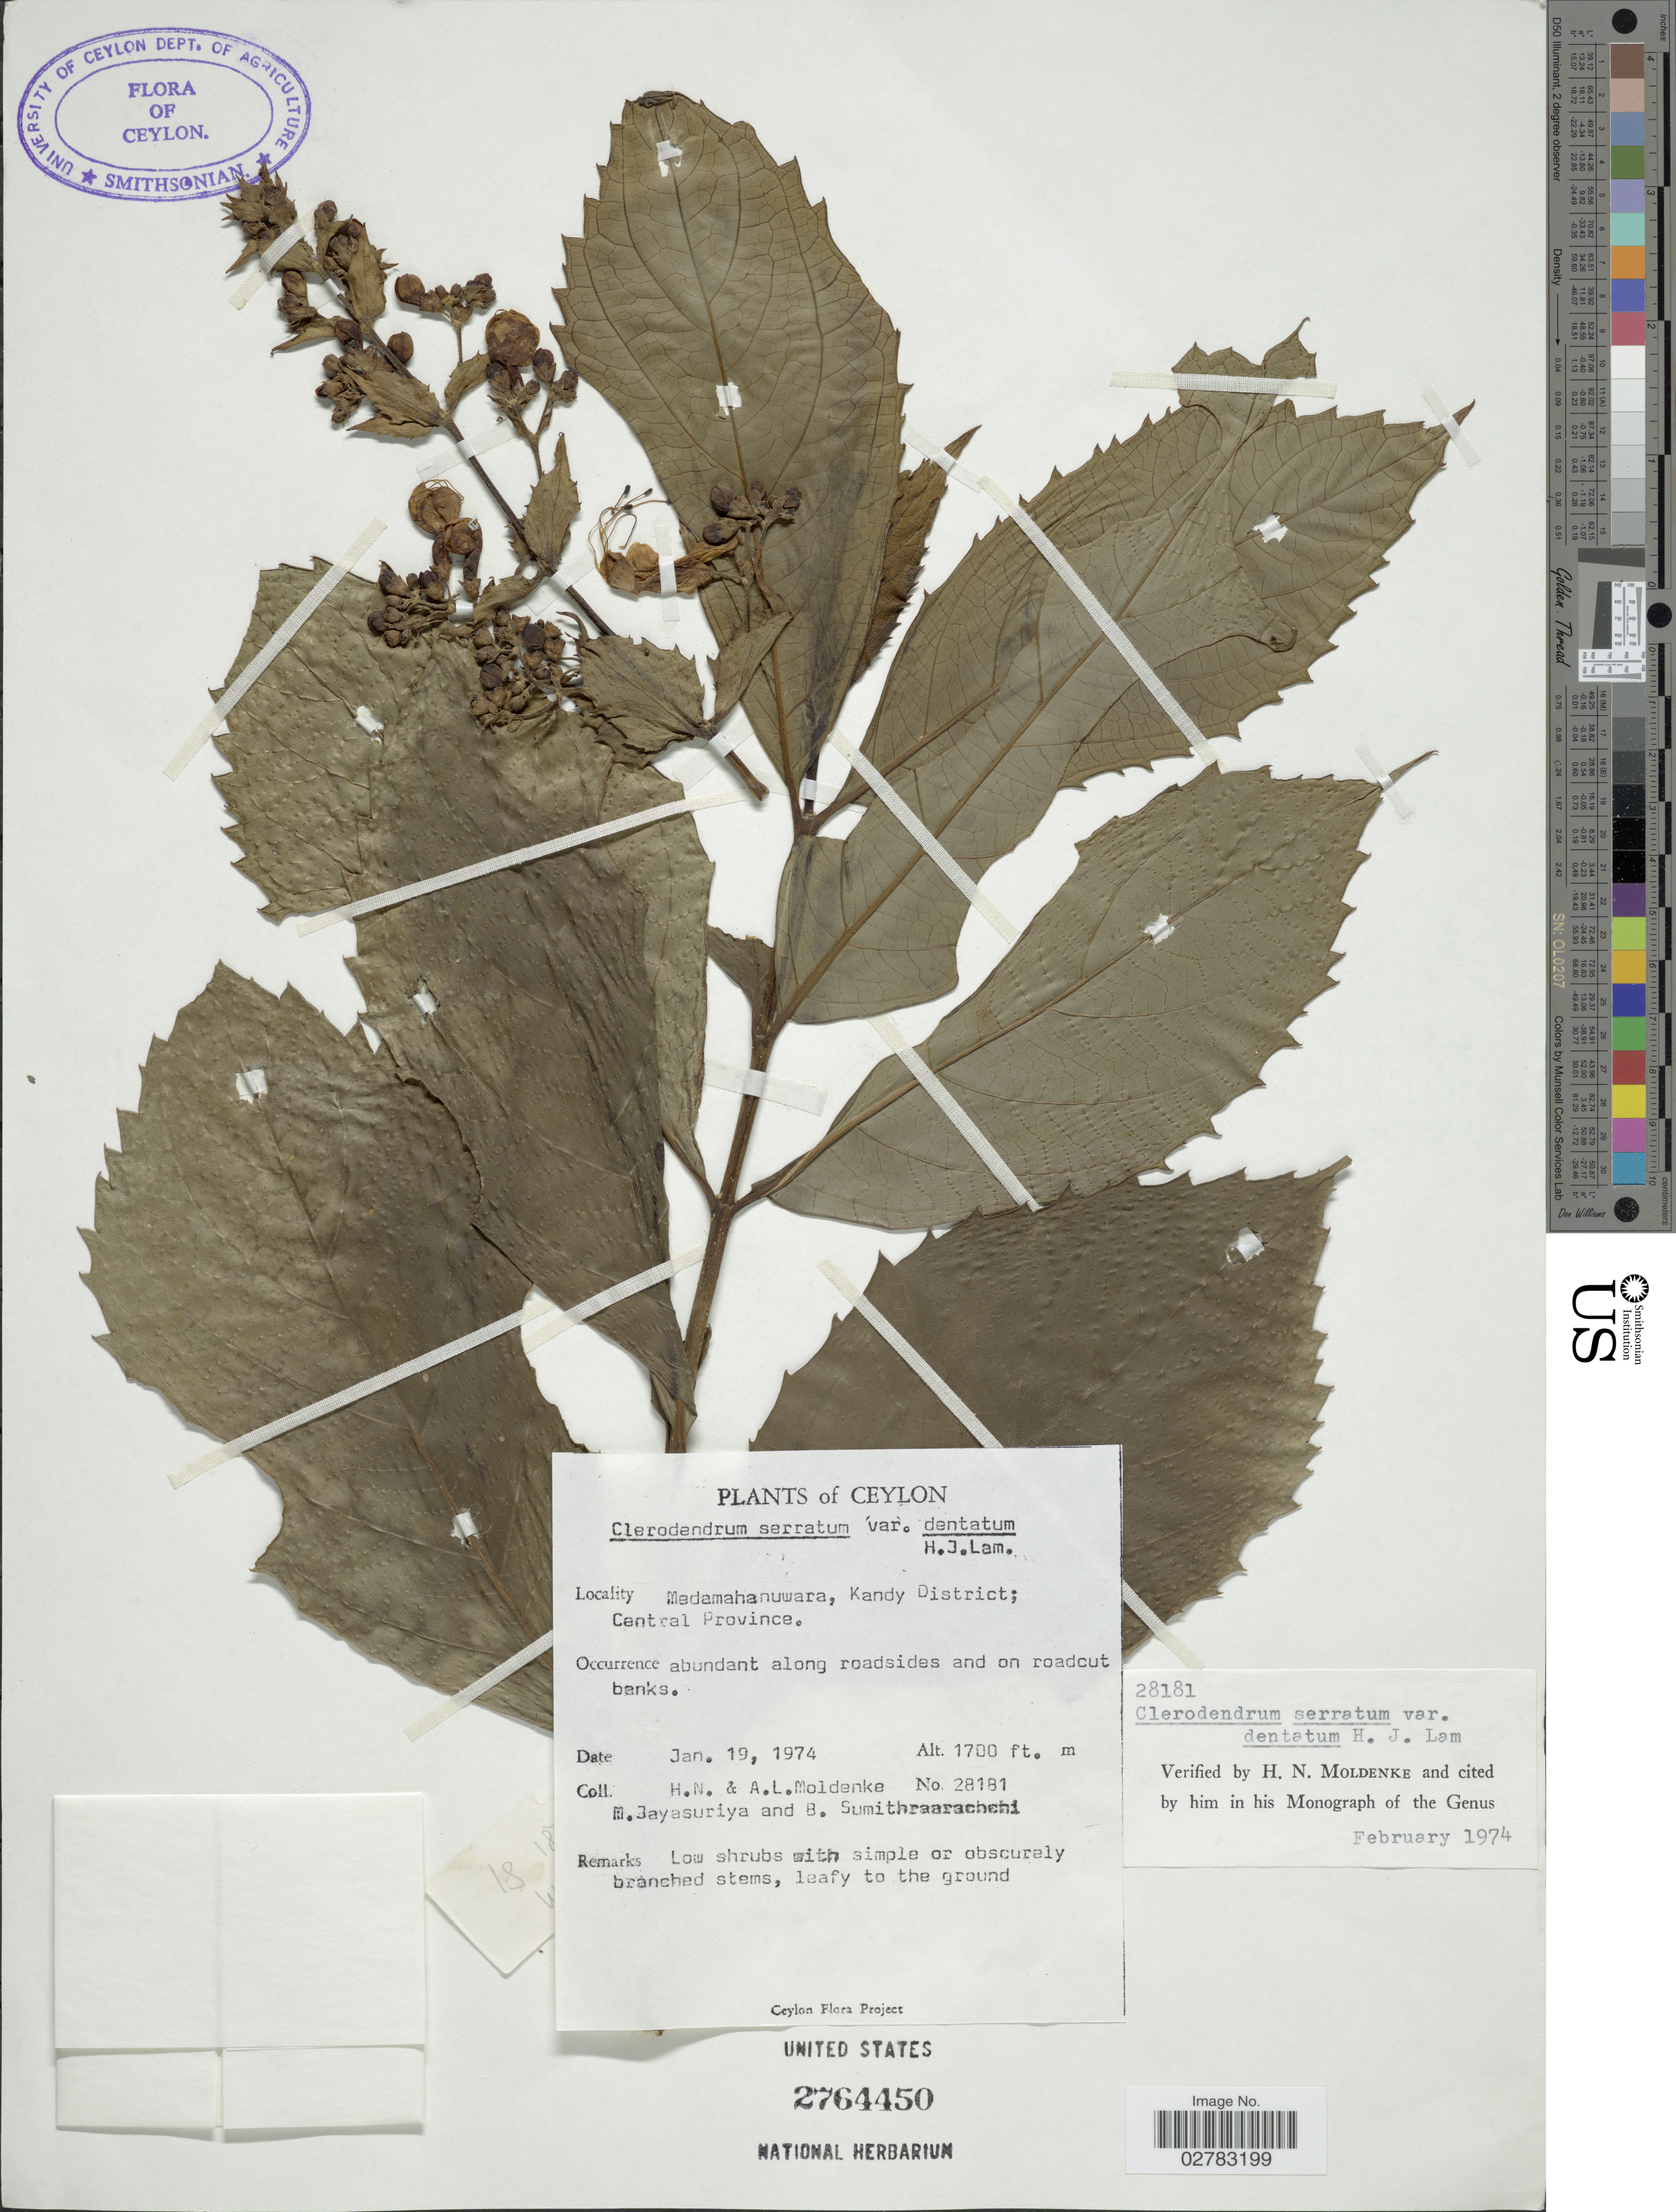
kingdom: Plantae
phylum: Tracheophyta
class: Magnoliopsida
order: Lamiales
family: Lamiaceae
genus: Clerodendrum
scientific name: Clerodendrum serratum var. dentatum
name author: H.J. Lam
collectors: H. N. Moldenke, A. L. Moldenke, M. Jayasuriya & B. Sumithraarachchi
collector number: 28181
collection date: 1974-01-19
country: Sri Lanka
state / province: Central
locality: Ceylon. Medamahanuwara, Kandy District.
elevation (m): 518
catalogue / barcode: US 2764450